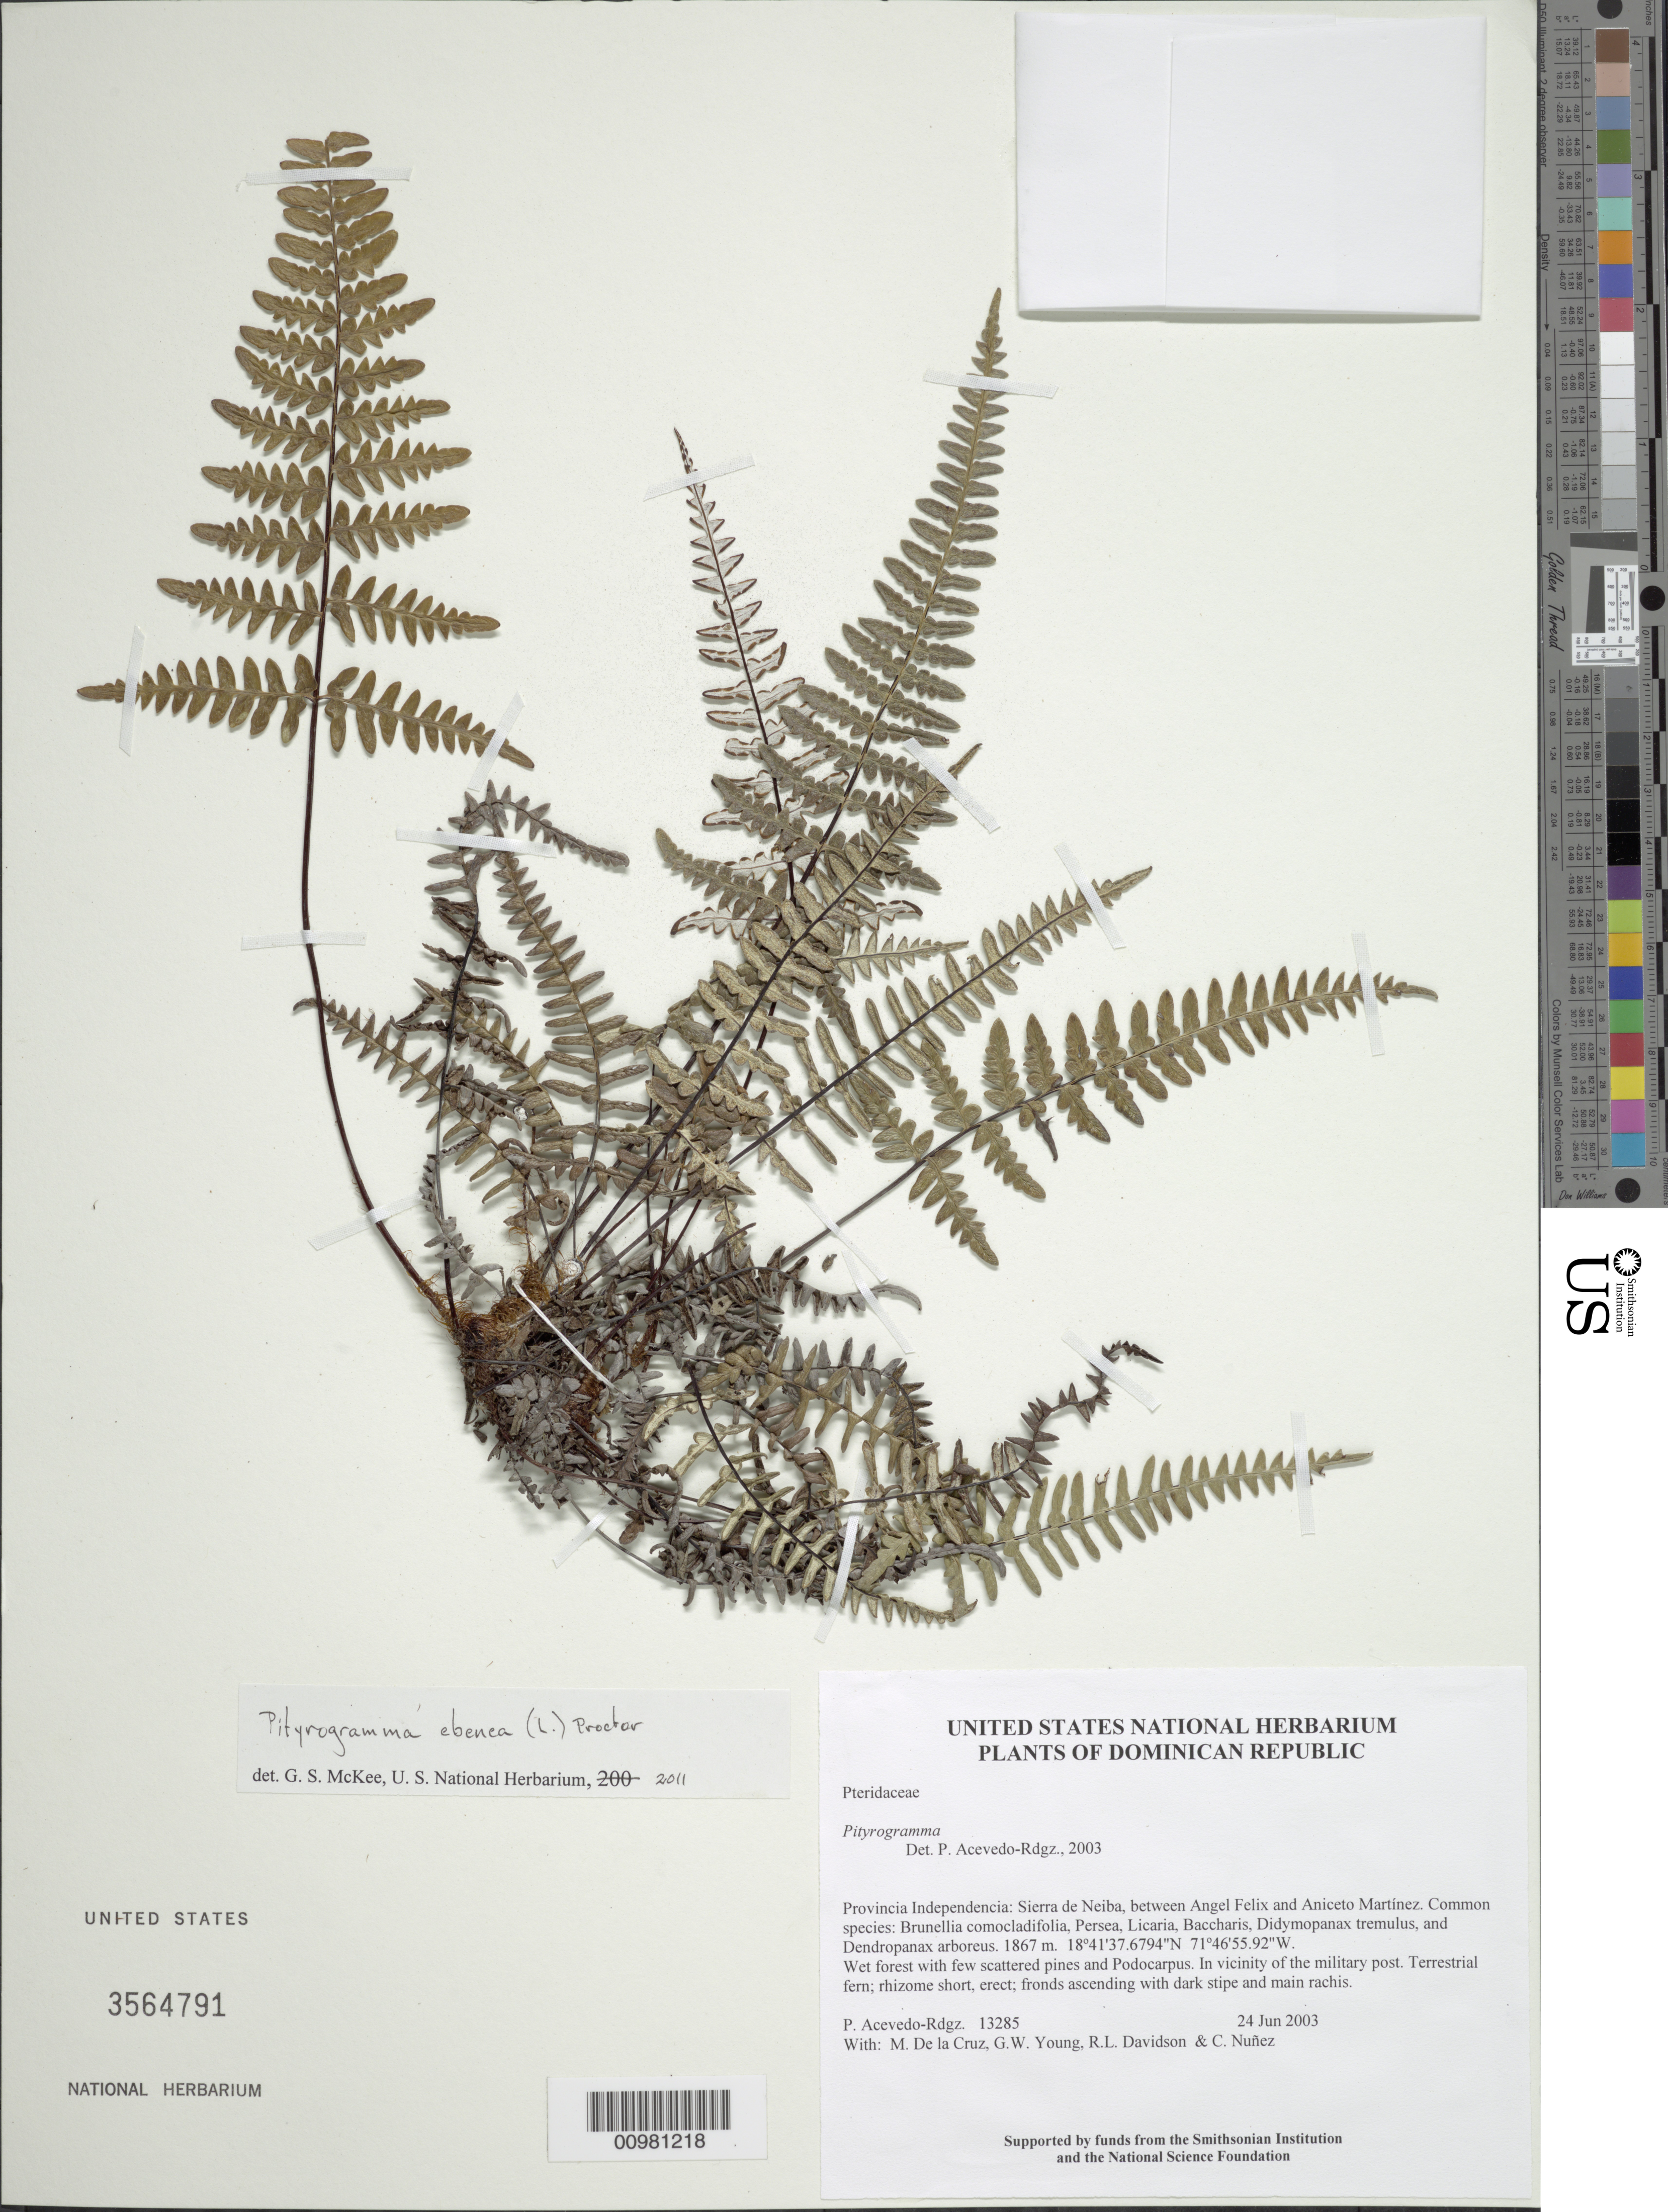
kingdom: Plantae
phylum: Tracheophyta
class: Polypodiopsida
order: Polypodiales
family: Pteridaceae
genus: Pityrogramma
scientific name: Pityrogramma ebenea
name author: (L.) Proctor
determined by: McKee, G. S., (US), NMNH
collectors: P. Acevedo-Rodr., M. de la Cruz, J. Rawlins, G. Young, R. Davidson & C. Nunez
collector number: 13285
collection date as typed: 24 Jun 2003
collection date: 2003-06-24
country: Dominican Republic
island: Hispaniola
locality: Provincia Independencia: Sierra de Neiba, between Angel Felix and Aniceto Martínez. Common species: Brunellia comocladifolia, Persea, Licaria, Baccharis, Didymopanax tremulus, and Dendropanax arboreus.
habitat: Wet forest with few scattered pines and Podocarpus. In vicinity of the military post.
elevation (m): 1867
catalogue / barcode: US 3564791